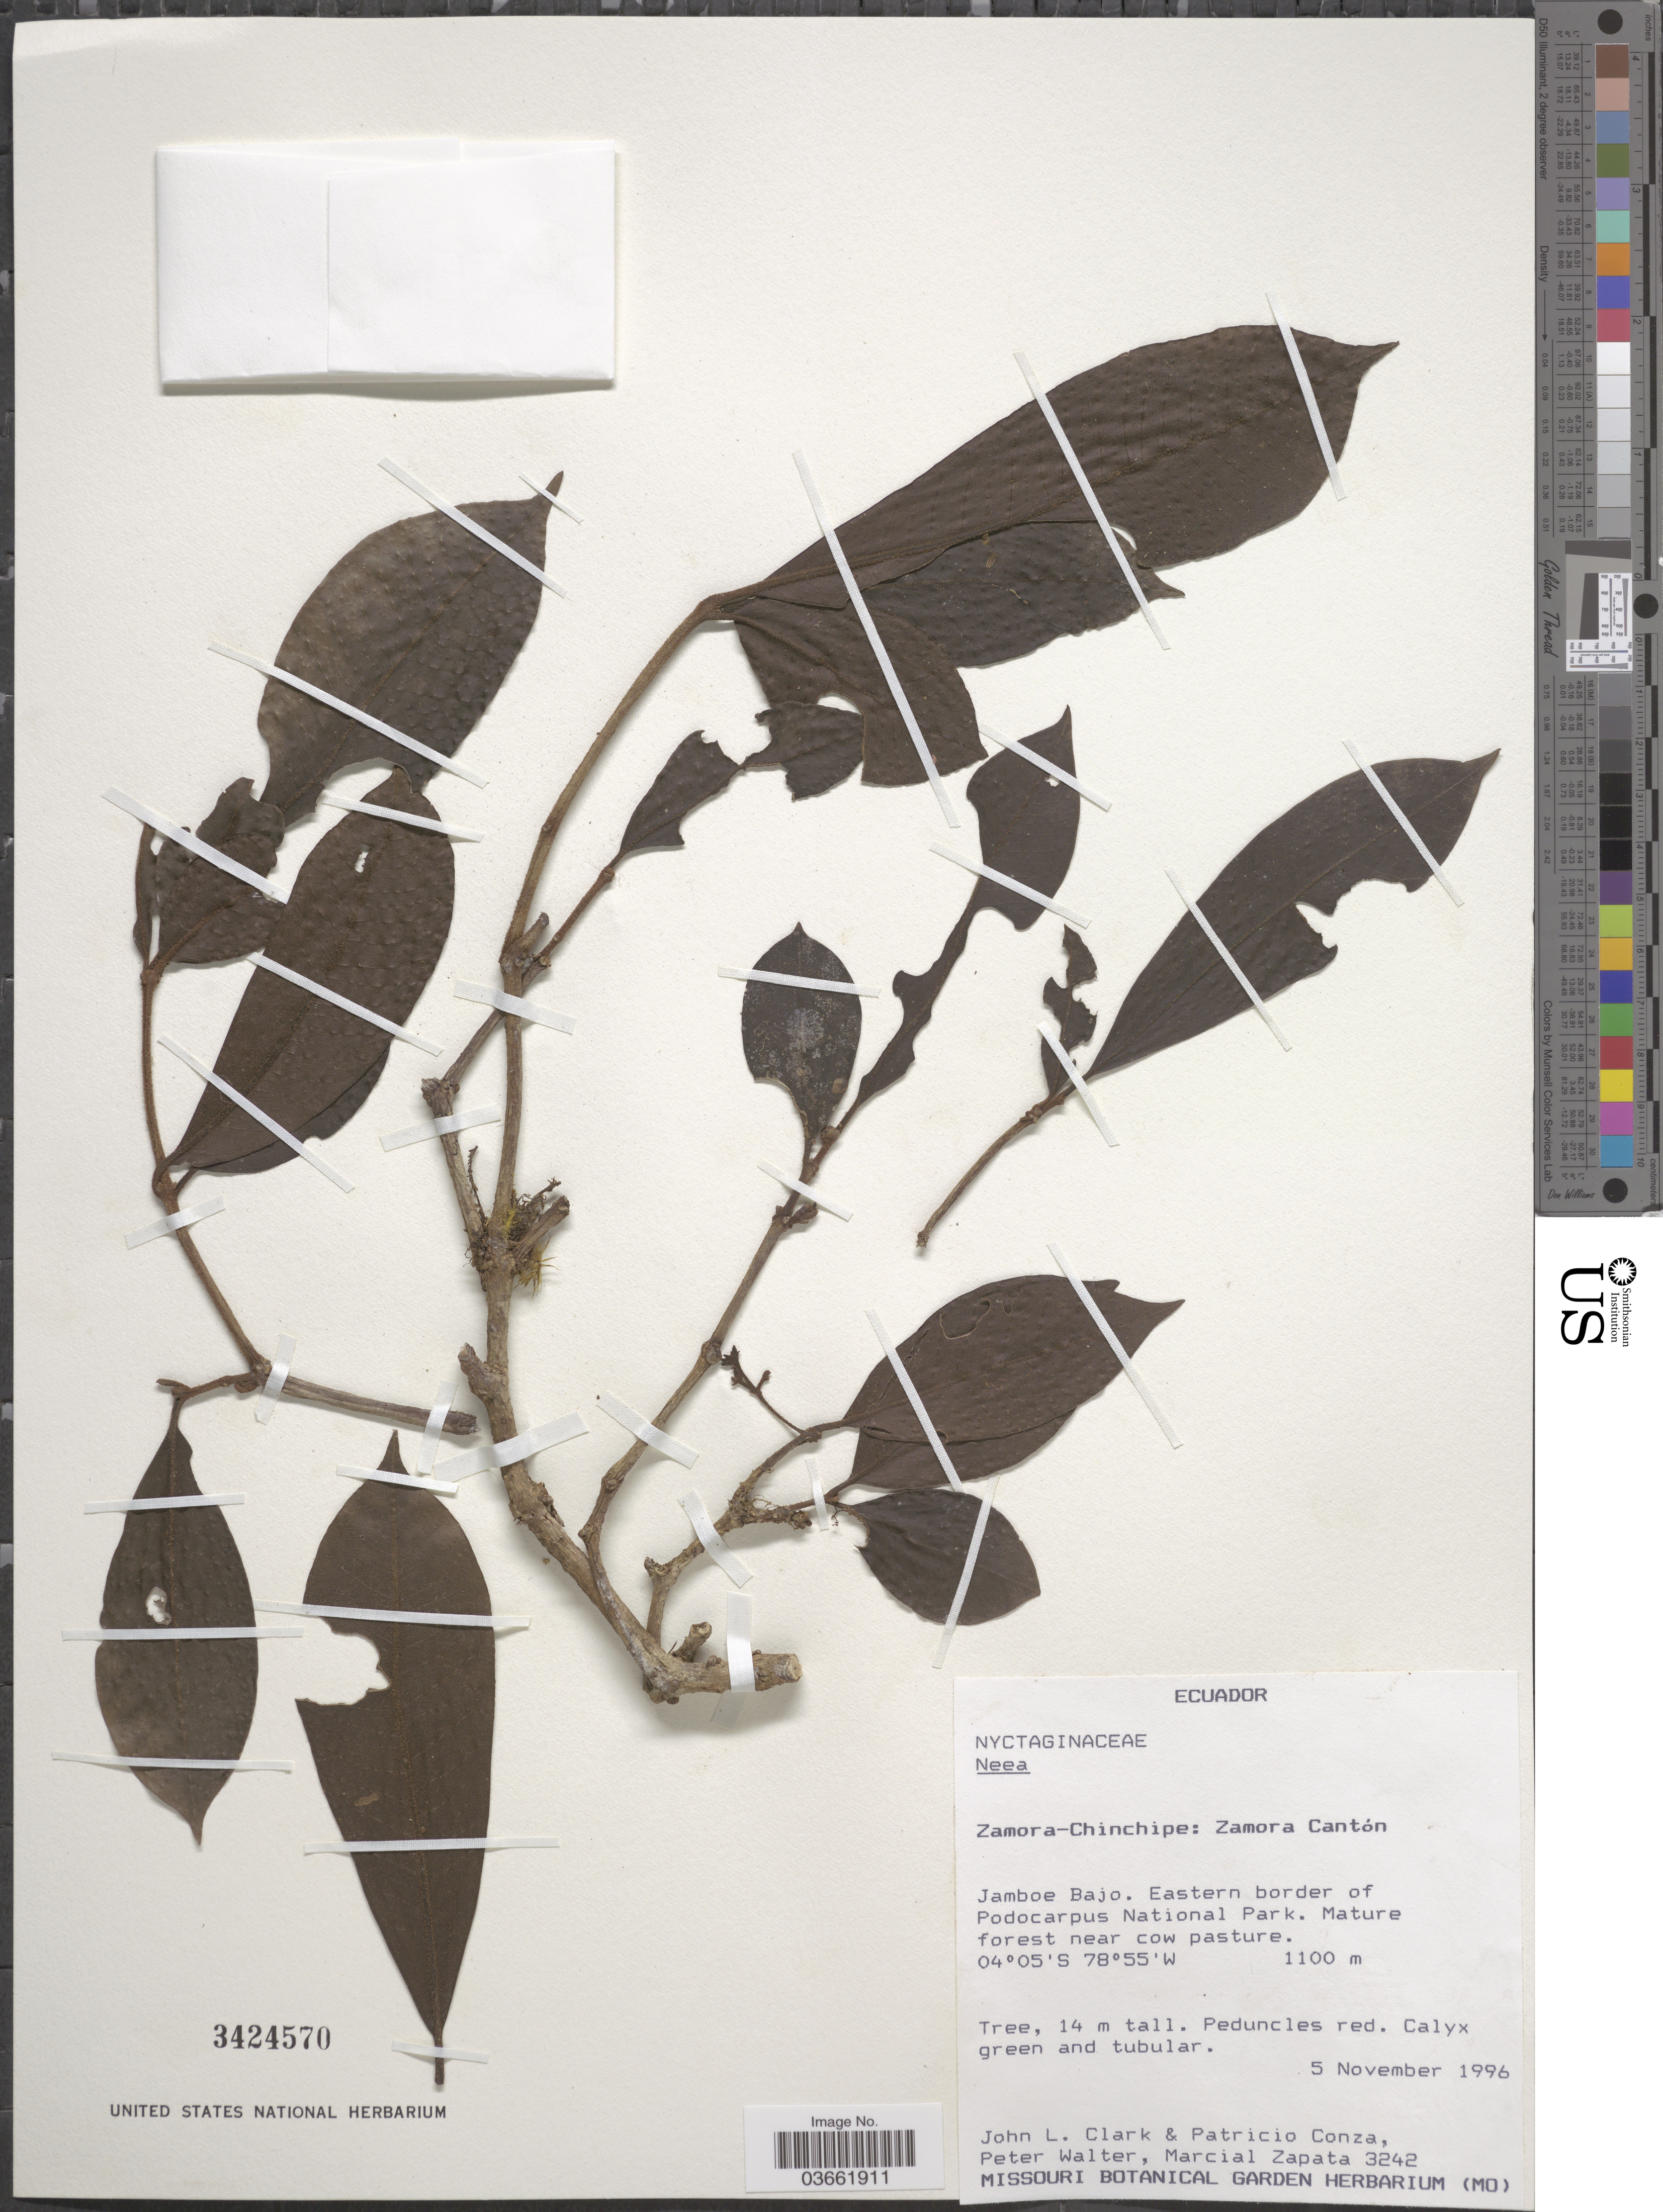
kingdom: Plantae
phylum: Tracheophyta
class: Magnoliopsida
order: Caryophyllales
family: Nyctaginaceae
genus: Neea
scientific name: Neea sp.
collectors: J. L. Clark, P. Conza, P. Walter & M. Zapata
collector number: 3242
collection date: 1996-11-05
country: Ecuador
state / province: Zamora-Chinchipe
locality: Zamora Cantón. Jamboe Bajo. Eastern border of Podocarpus National Park.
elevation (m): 1100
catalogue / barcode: US 3424570